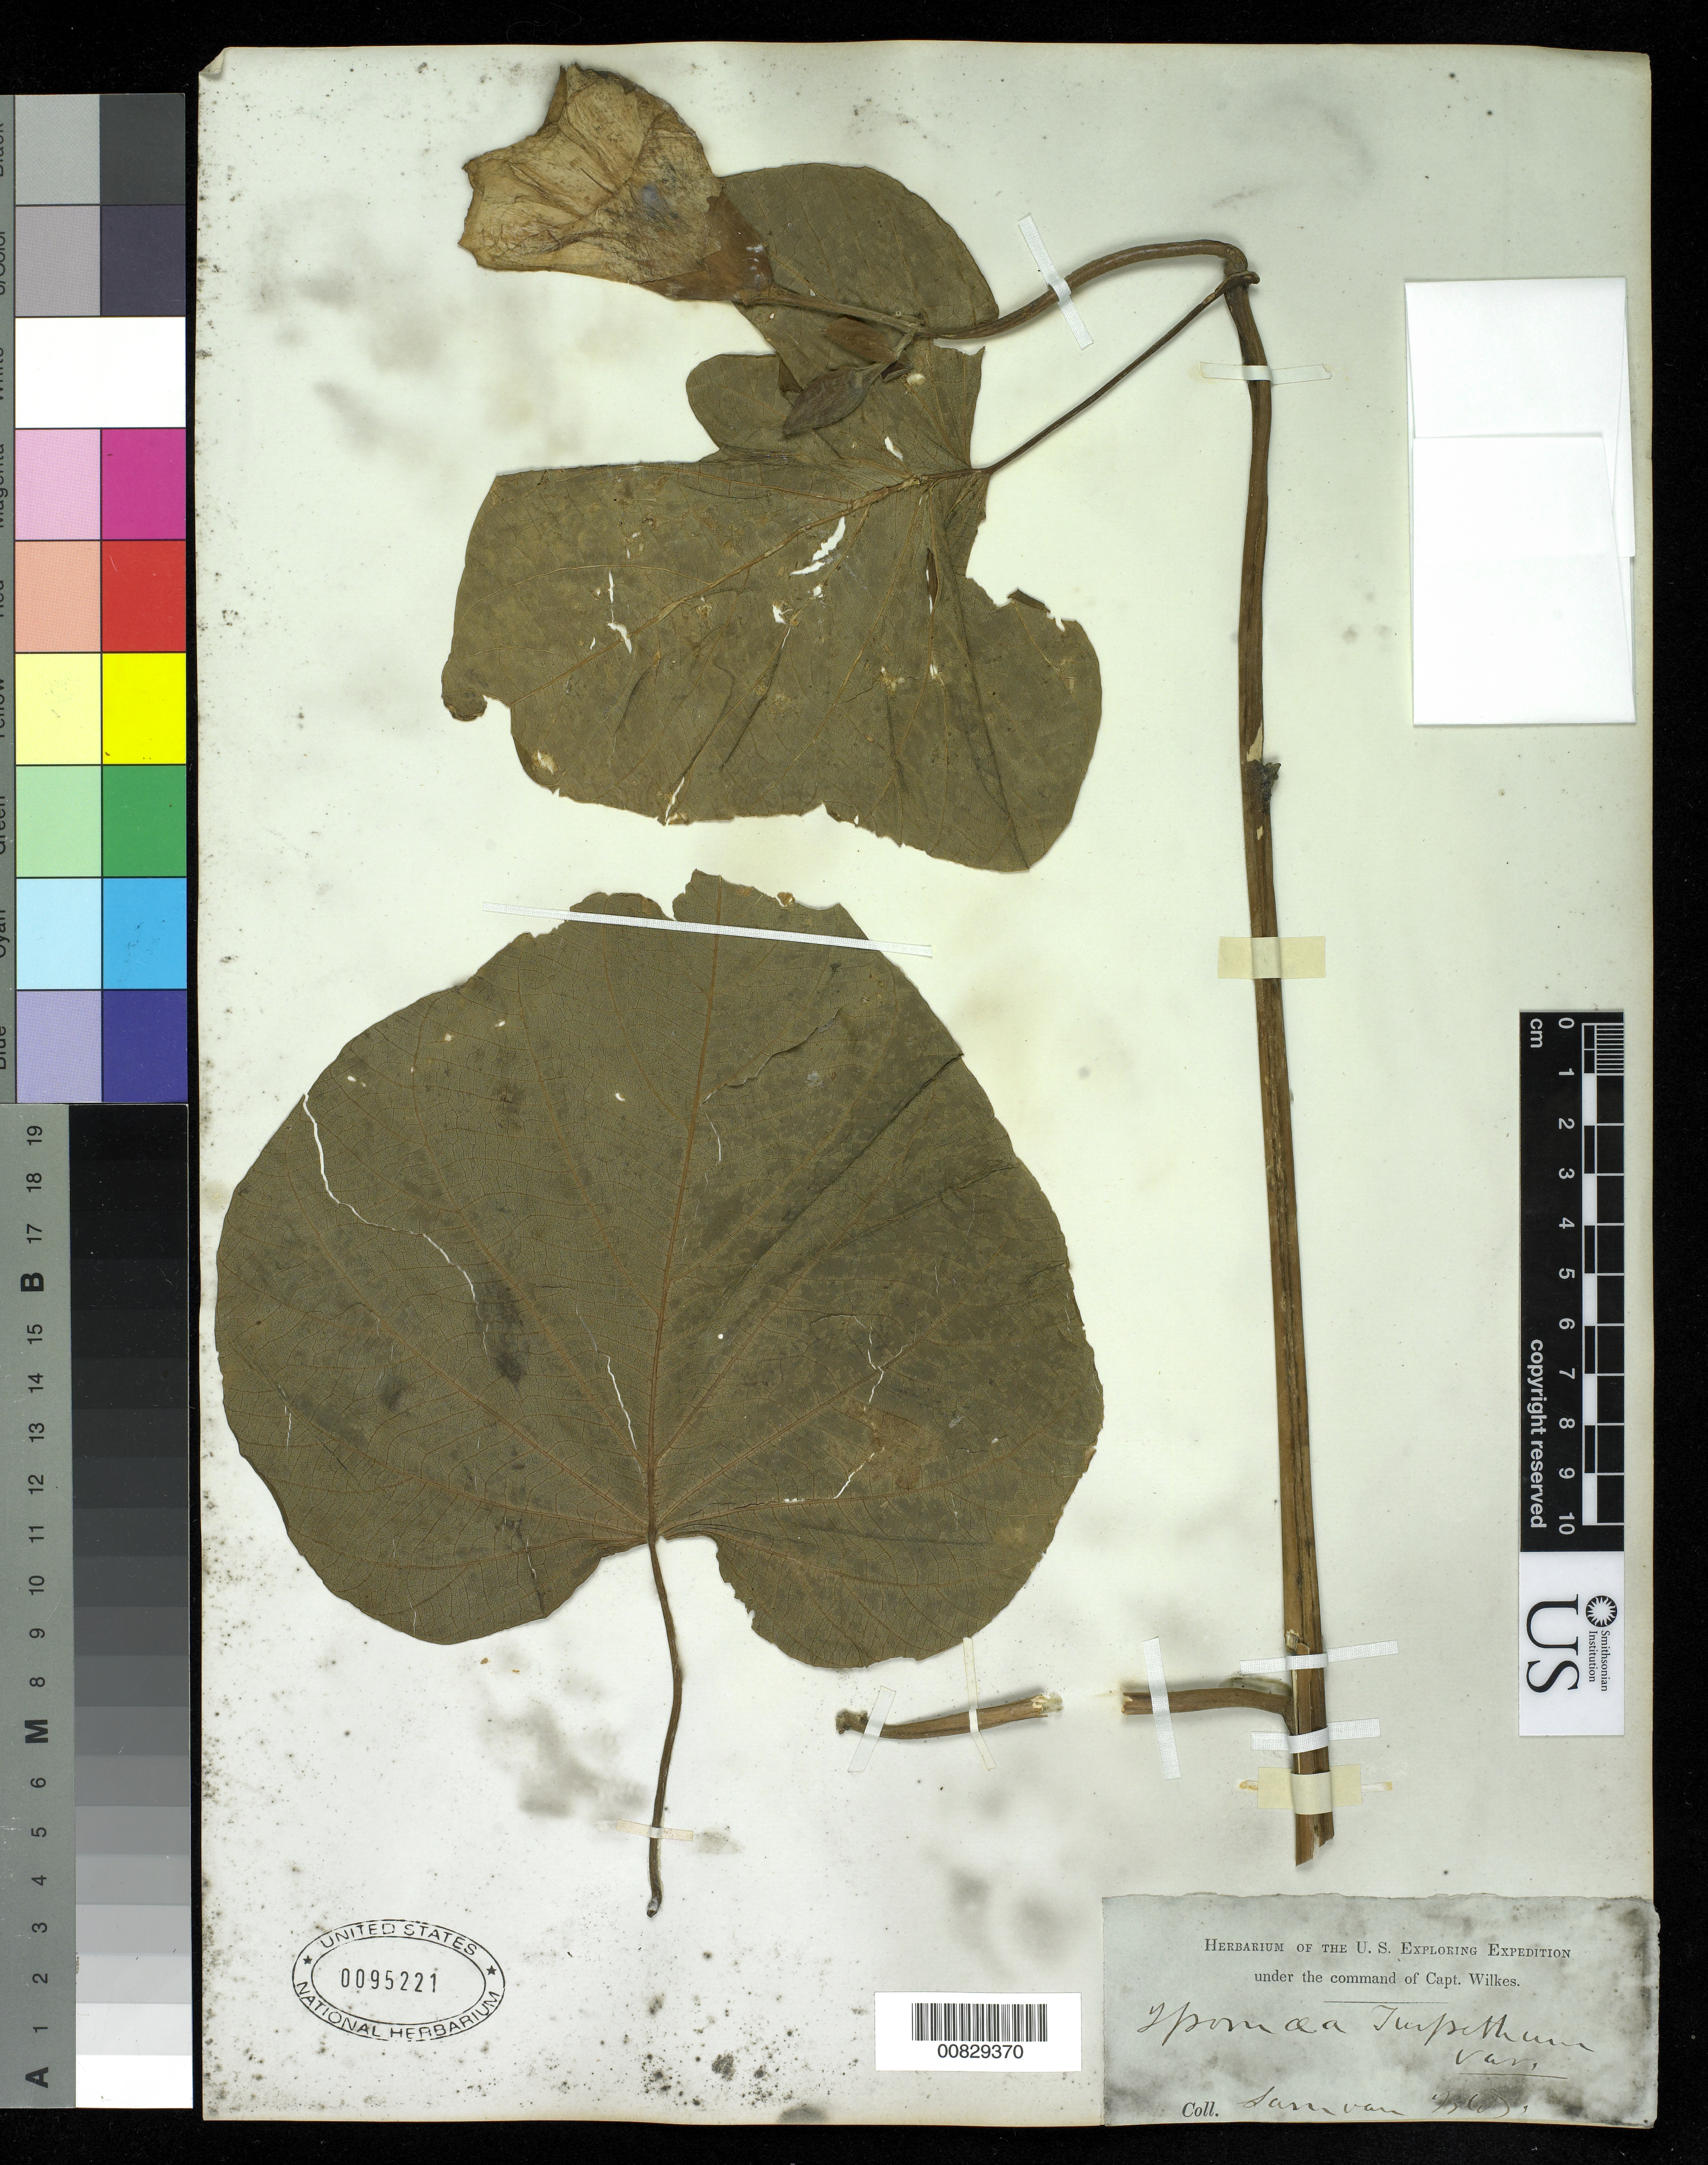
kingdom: Plantae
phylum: Tracheophyta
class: Magnoliopsida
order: Solanales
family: Convolvulaceae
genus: Operculina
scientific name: Operculina turpethum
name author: (L.) Silva Manso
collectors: Wilkes Explor. Exped.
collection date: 1838/1842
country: American Samoa / Samoa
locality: Samoan Islands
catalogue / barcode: US 95221